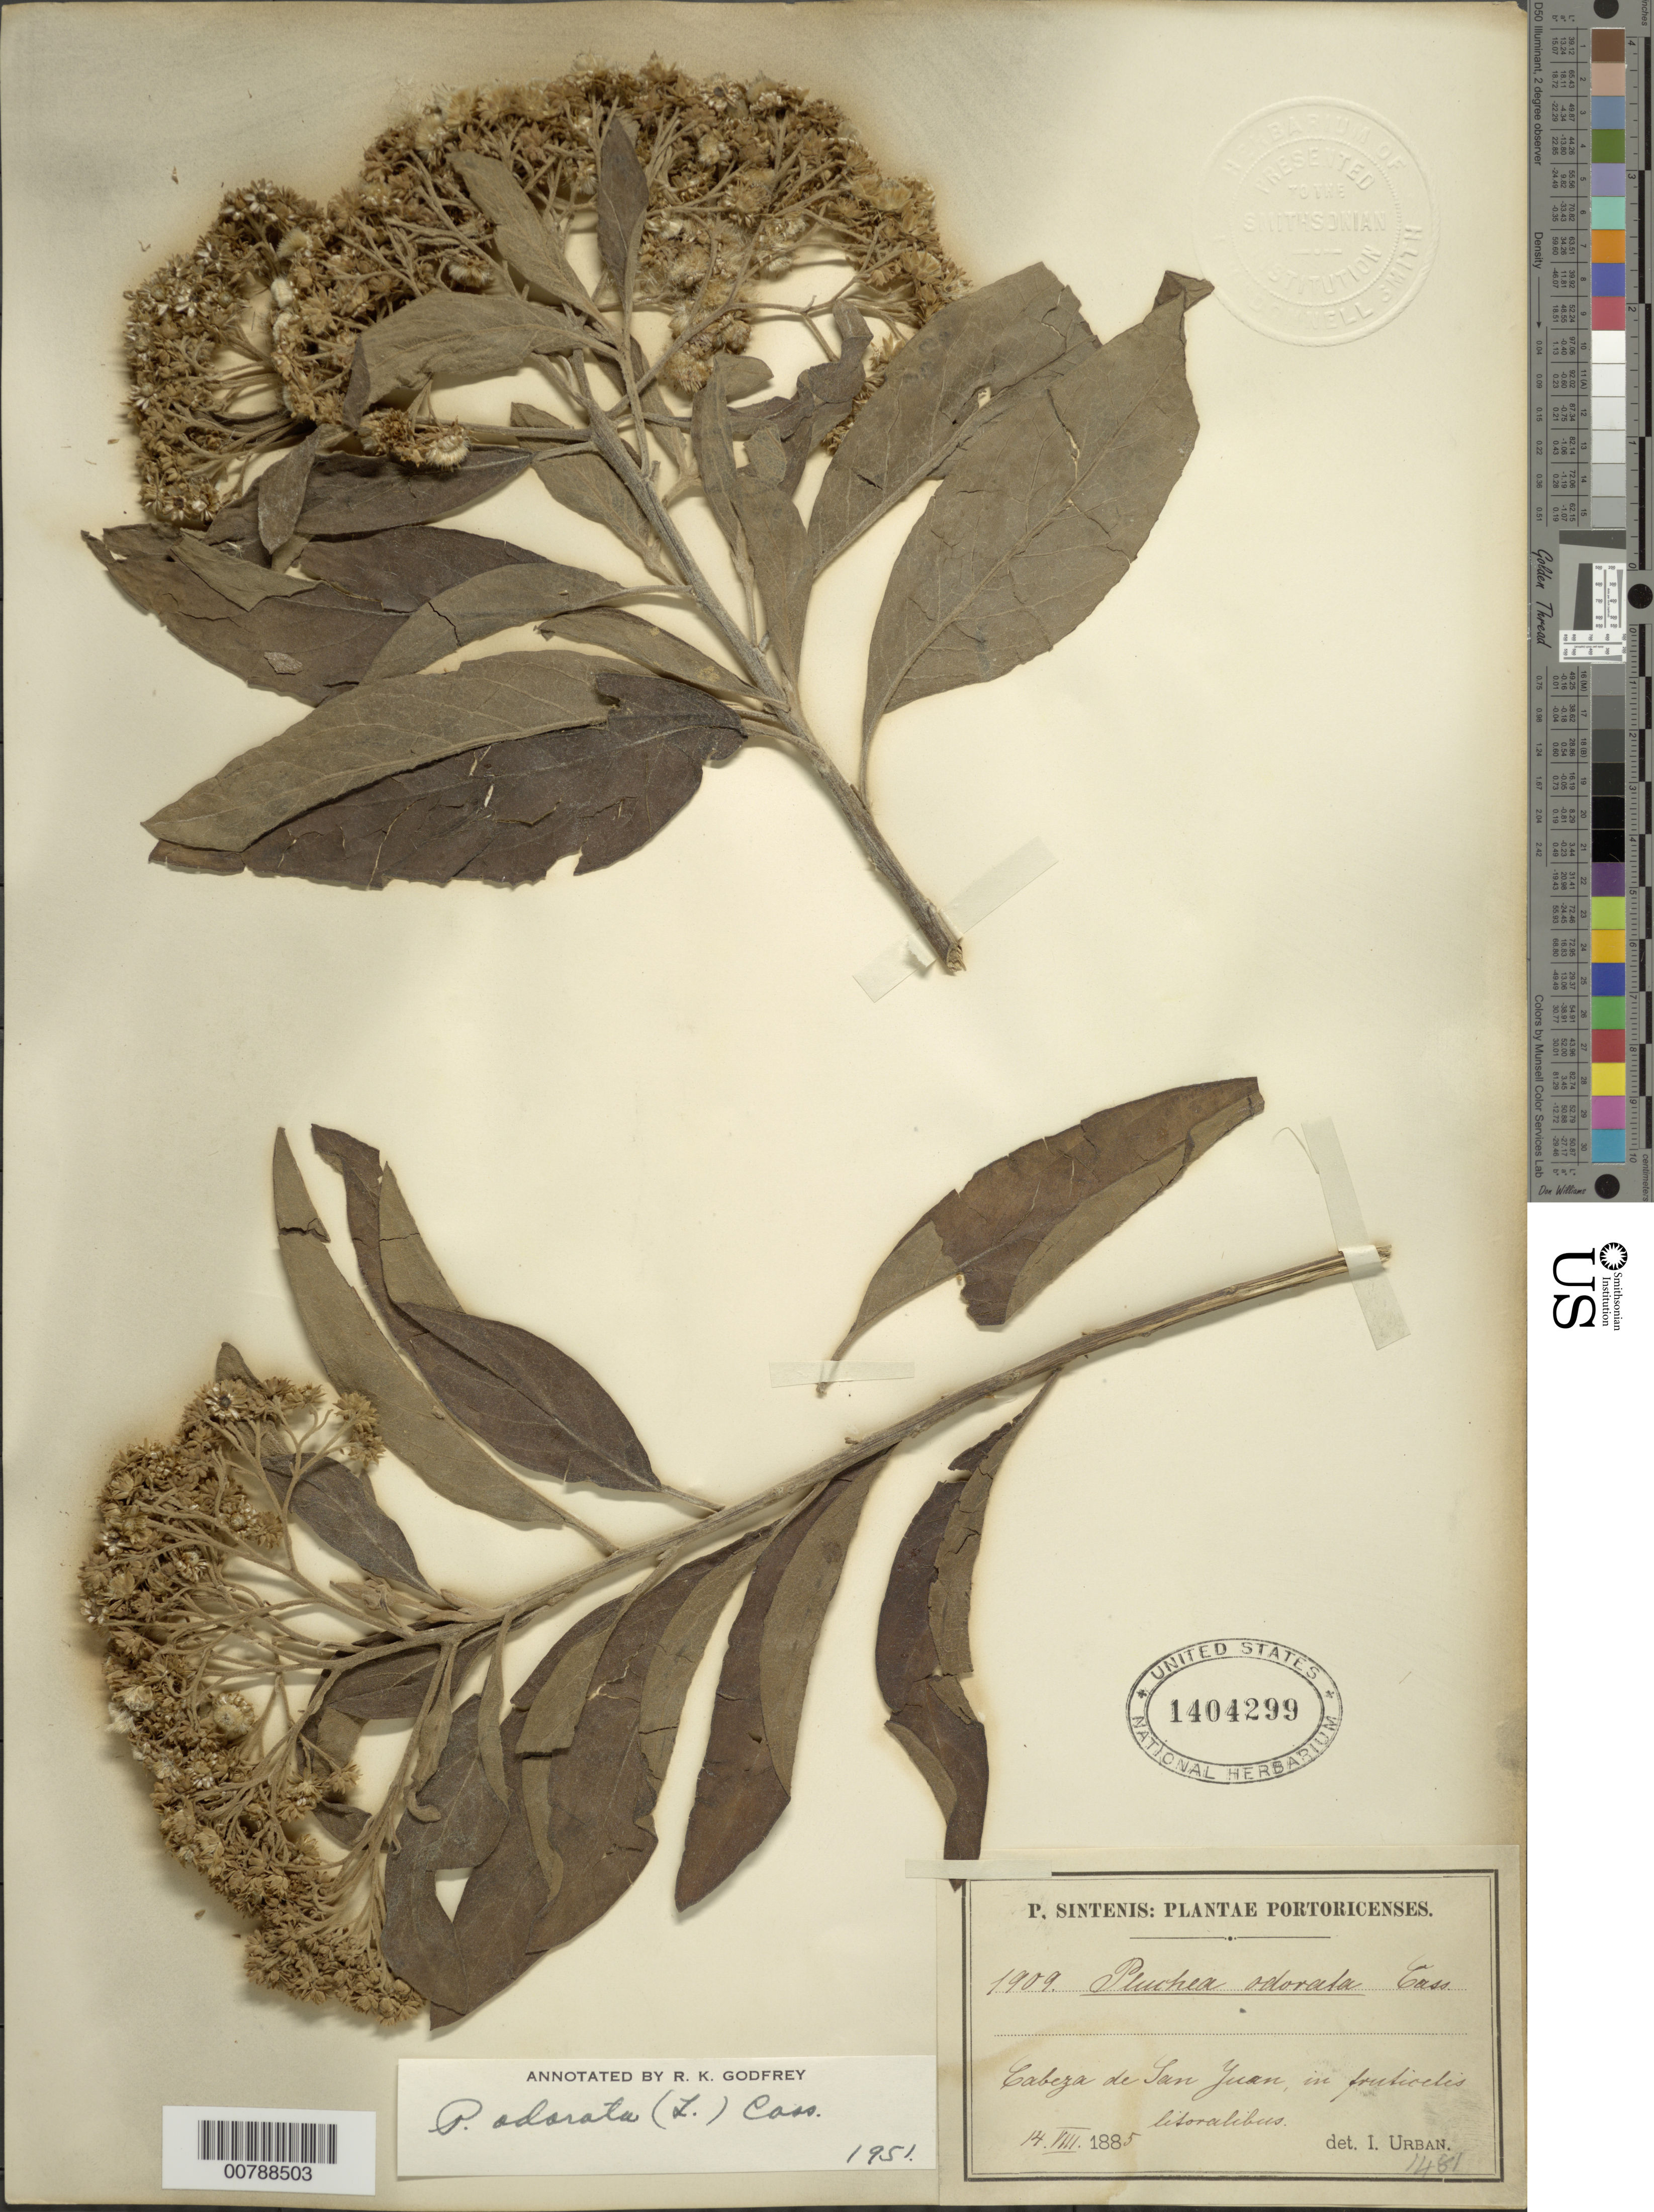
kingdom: Plantae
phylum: Tracheophyta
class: Magnoliopsida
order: Asterales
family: Asteraceae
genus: Pluchea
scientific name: Pluchea carolinensis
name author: (Jacq.) D. Don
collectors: P. Sintenis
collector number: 1909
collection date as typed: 14 Aug 1885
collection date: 1885-08-14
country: Puerto Rico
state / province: San Juan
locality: Cabeza de San Juan in fruticetis litoralibus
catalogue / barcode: US 1404299